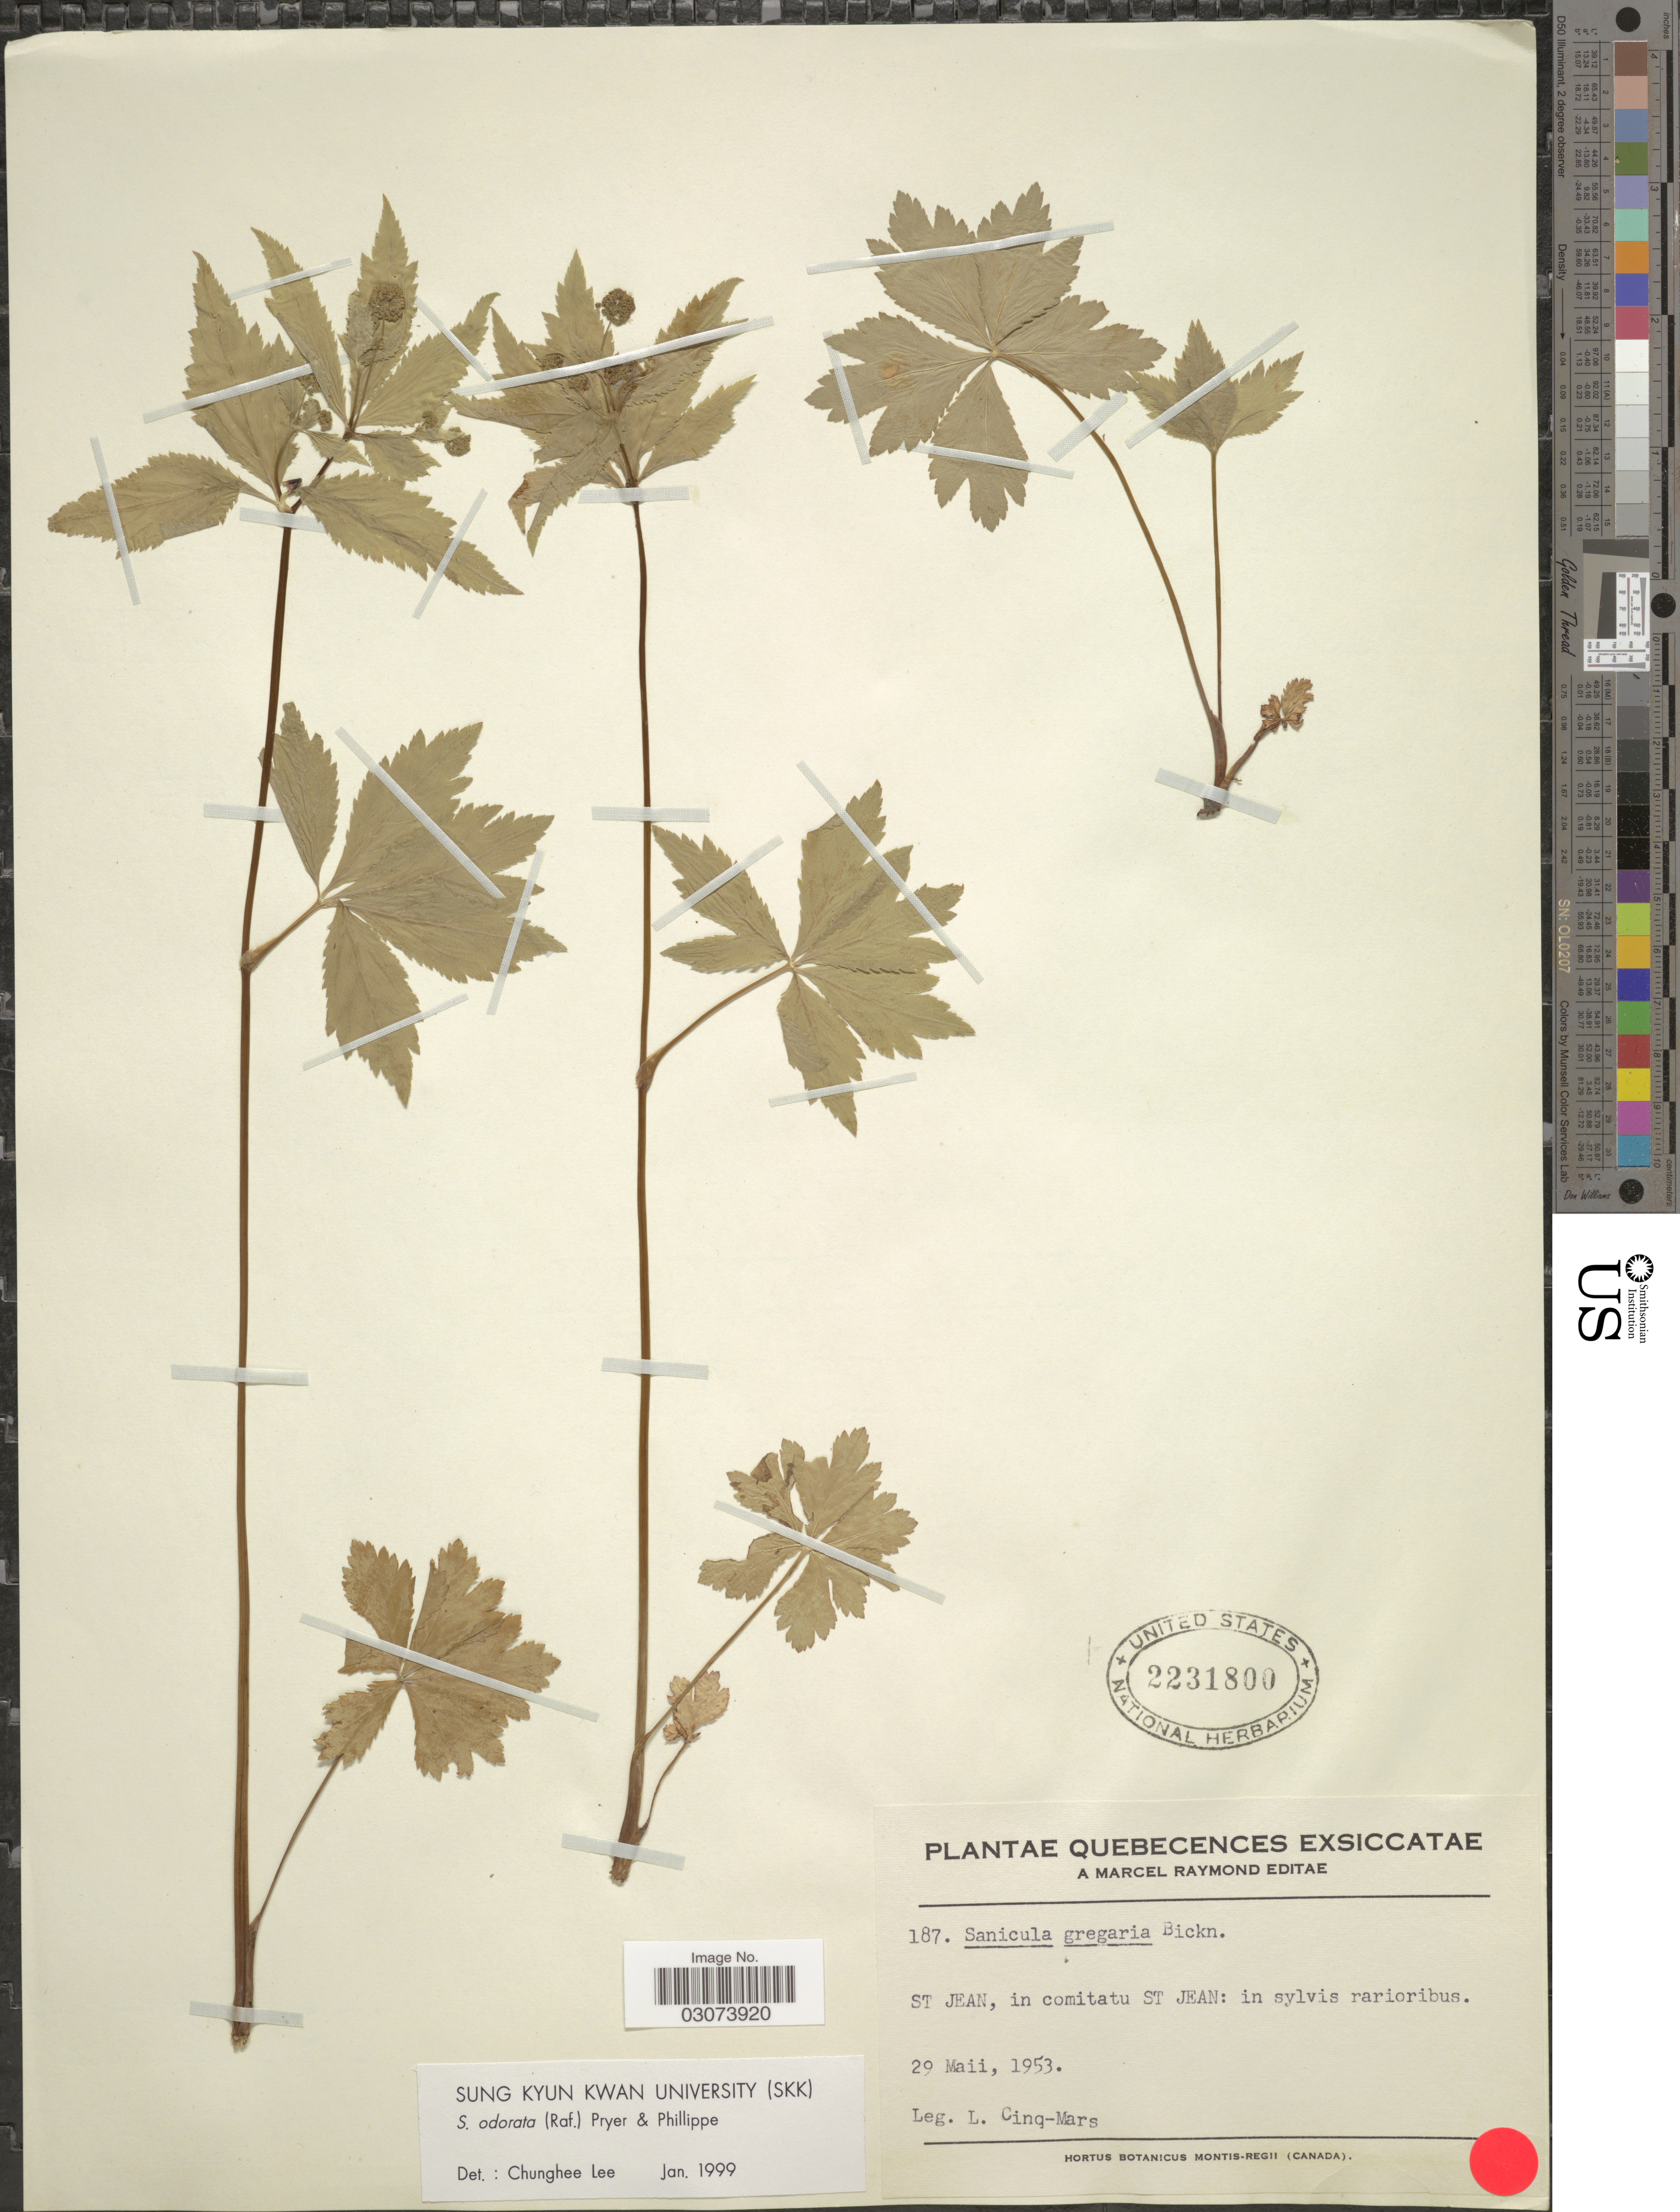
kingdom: Plantae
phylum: Tracheophyta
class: Magnoliopsida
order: Apiales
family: Apiaceae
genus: Sanicula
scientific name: Sanicula odorata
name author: (Raf.) Pryer & Phillippe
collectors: L. Cinq-Mars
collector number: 187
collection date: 1953-05-29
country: Canada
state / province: Quebec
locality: St. Jean, in comitatu St Jean.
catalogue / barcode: US 2231800